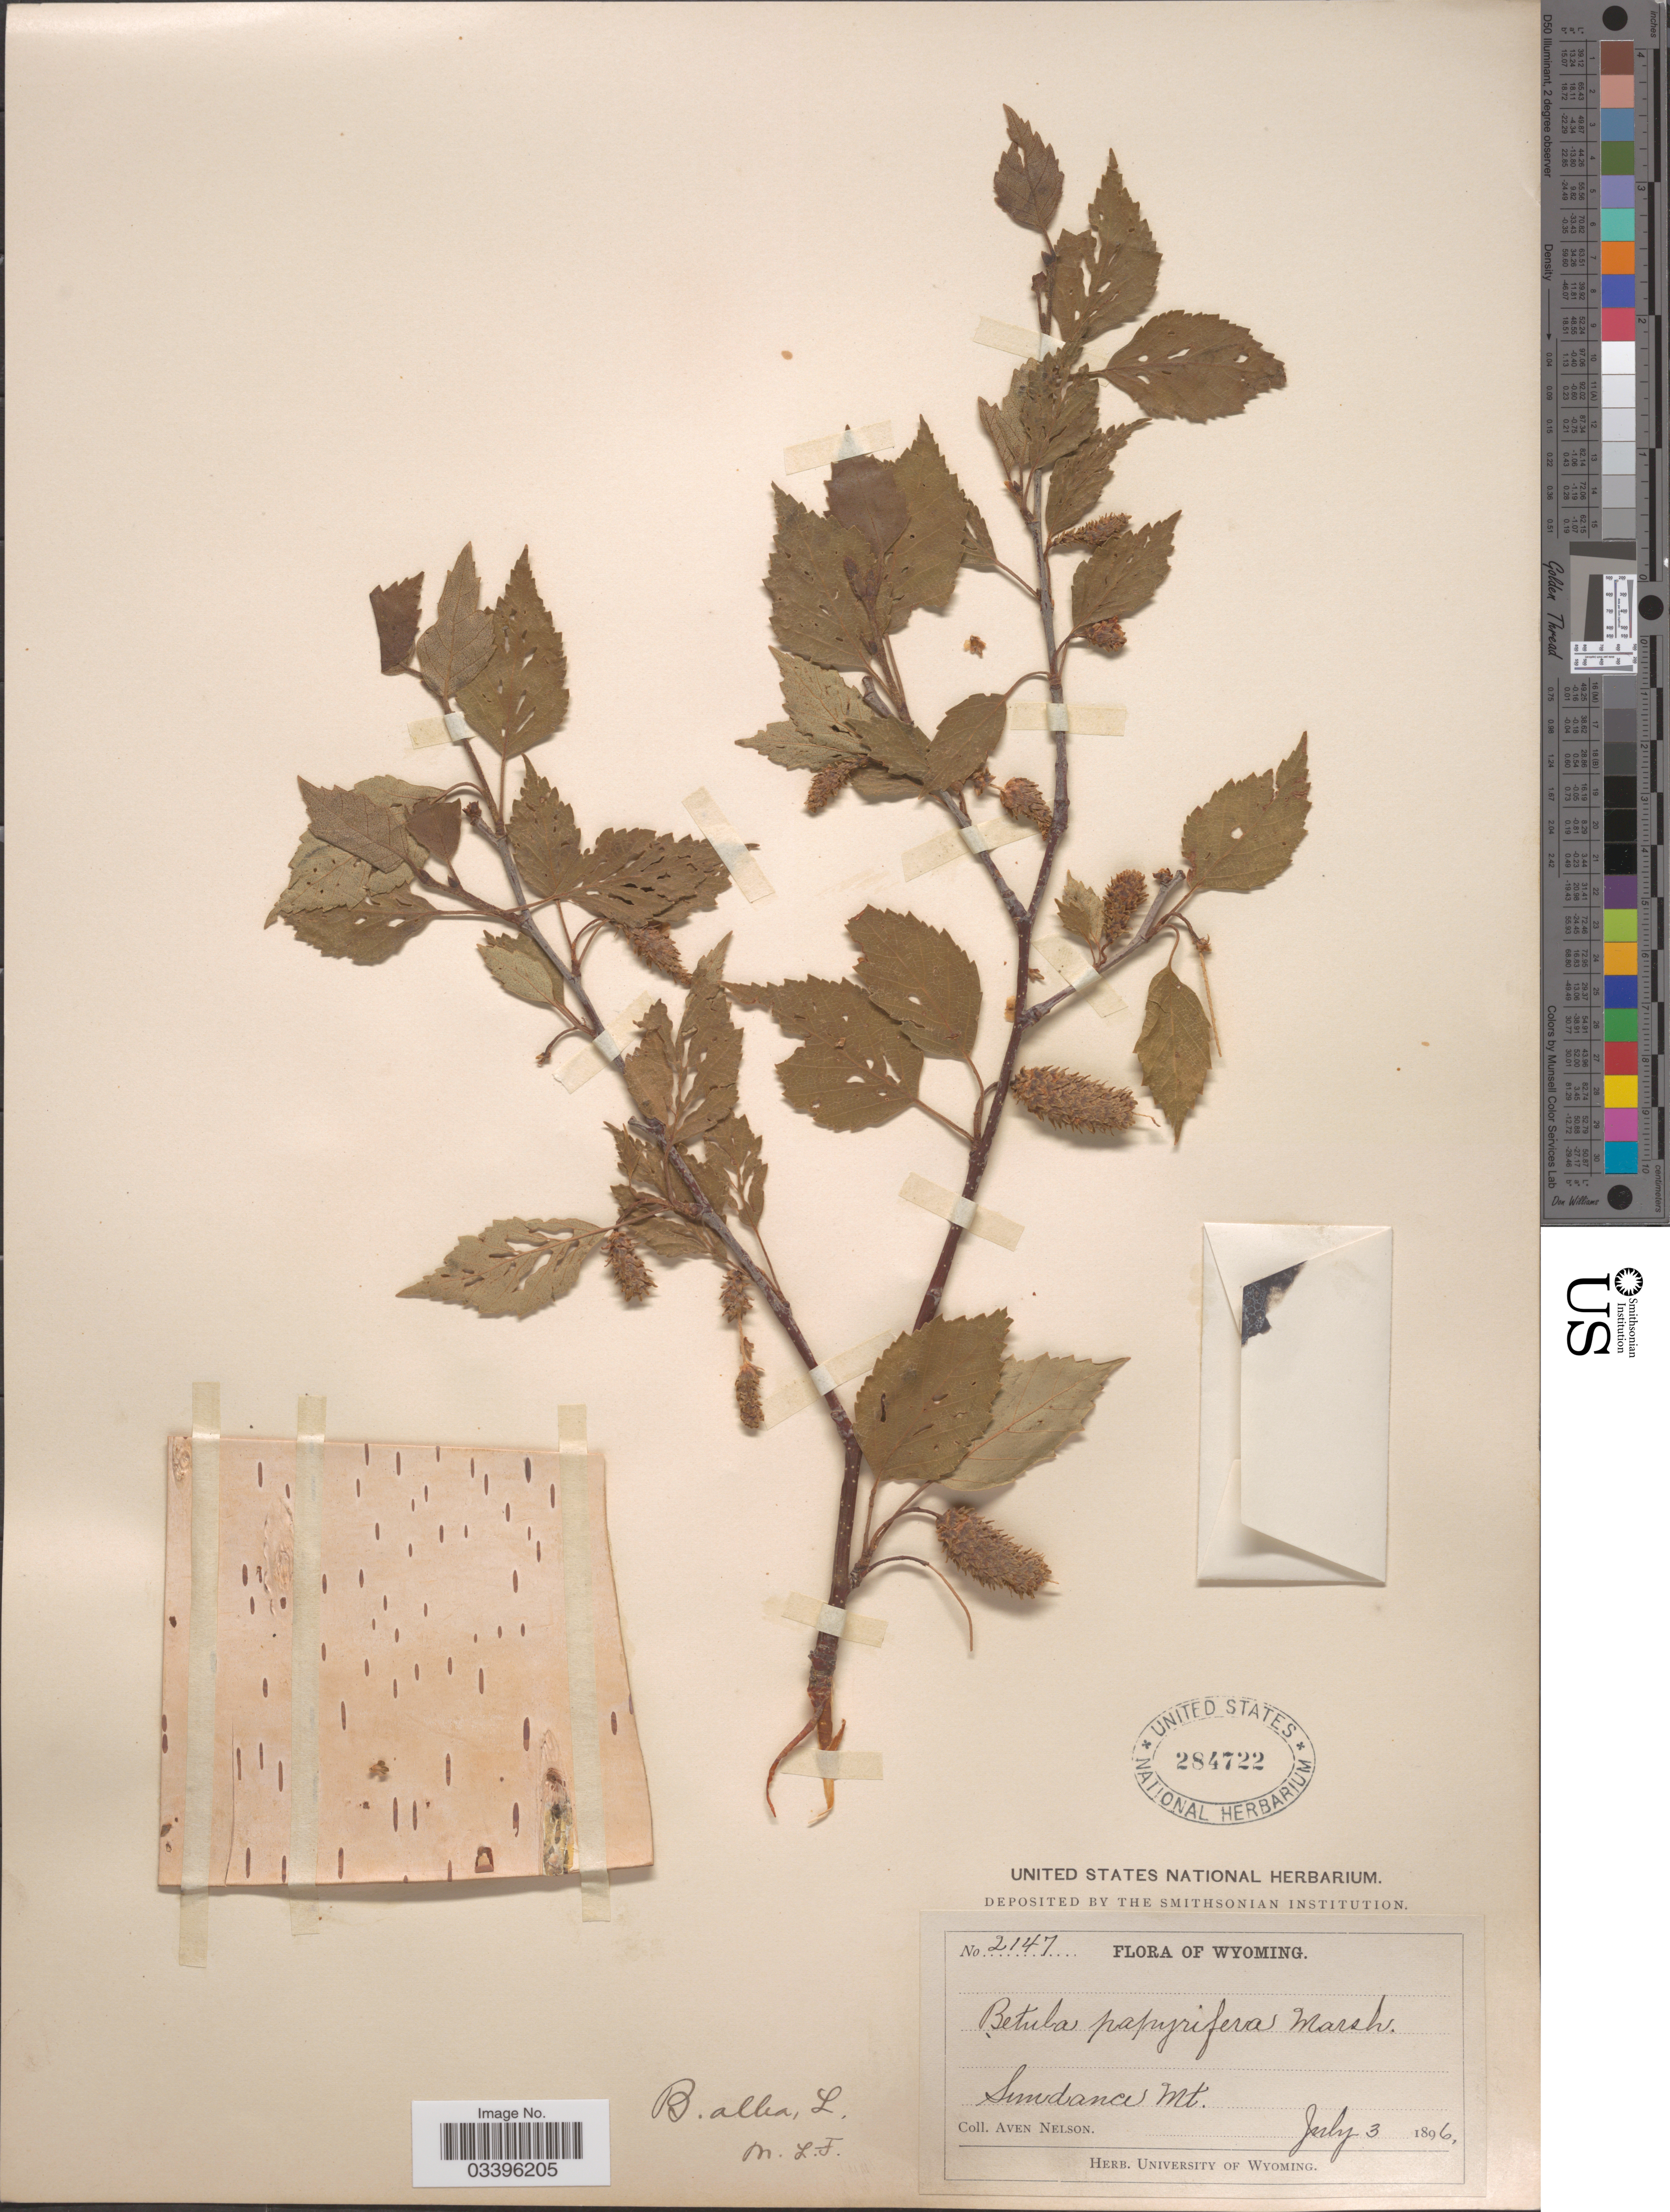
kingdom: Plantae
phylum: Tracheophyta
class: Magnoliopsida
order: Fagales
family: Betulaceae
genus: Betula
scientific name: Betula occidentalis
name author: Hook.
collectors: A. Nelson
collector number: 2147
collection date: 1896-07-03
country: United States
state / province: Wyoming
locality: Sundance Mt.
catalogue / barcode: US 284722